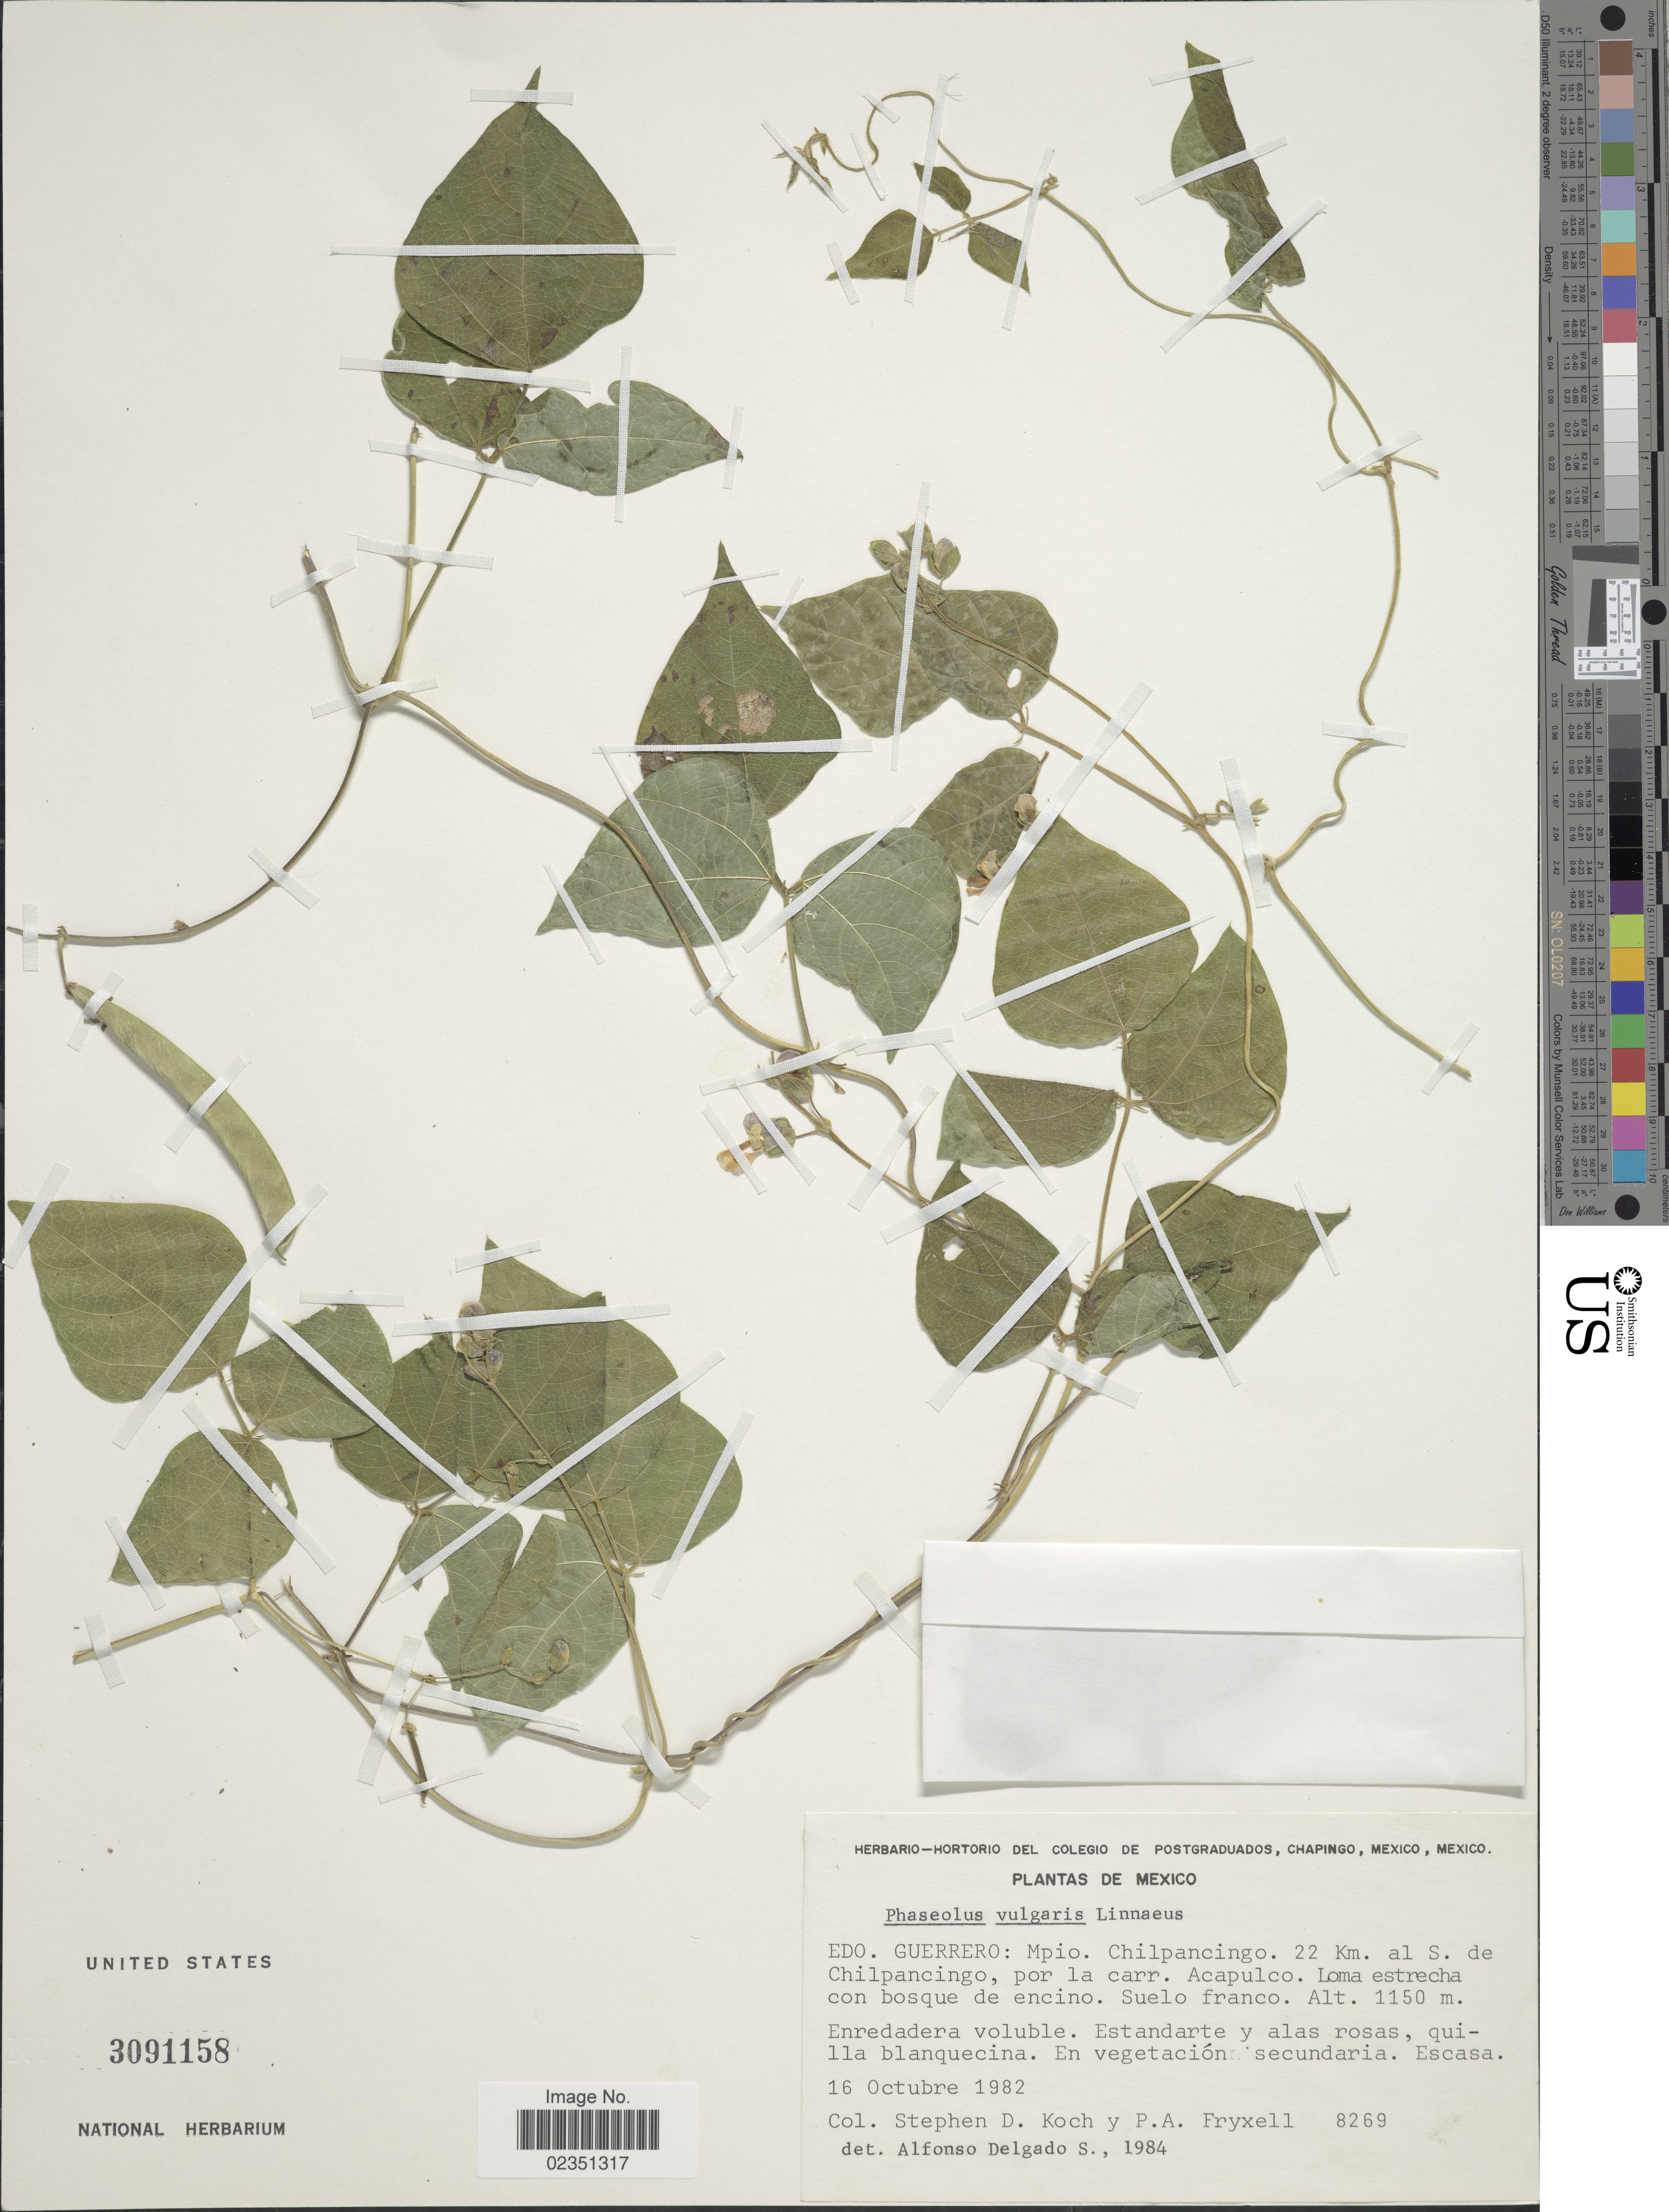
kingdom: Plantae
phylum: Tracheophyta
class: Magnoliopsida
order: Fabales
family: Fabaceae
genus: Phaseolus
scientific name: Phaseolus vulgaris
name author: L.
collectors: S. D. Koch & P. A. Fryxell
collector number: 8269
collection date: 1982-10-16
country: Mexico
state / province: Guerrero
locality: Edo. Guerrerro: Mpio. Chilpancingo. 22 Km. al S. de Chilpancingo, por la carr. Acapulco.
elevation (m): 1150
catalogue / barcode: US 3091158